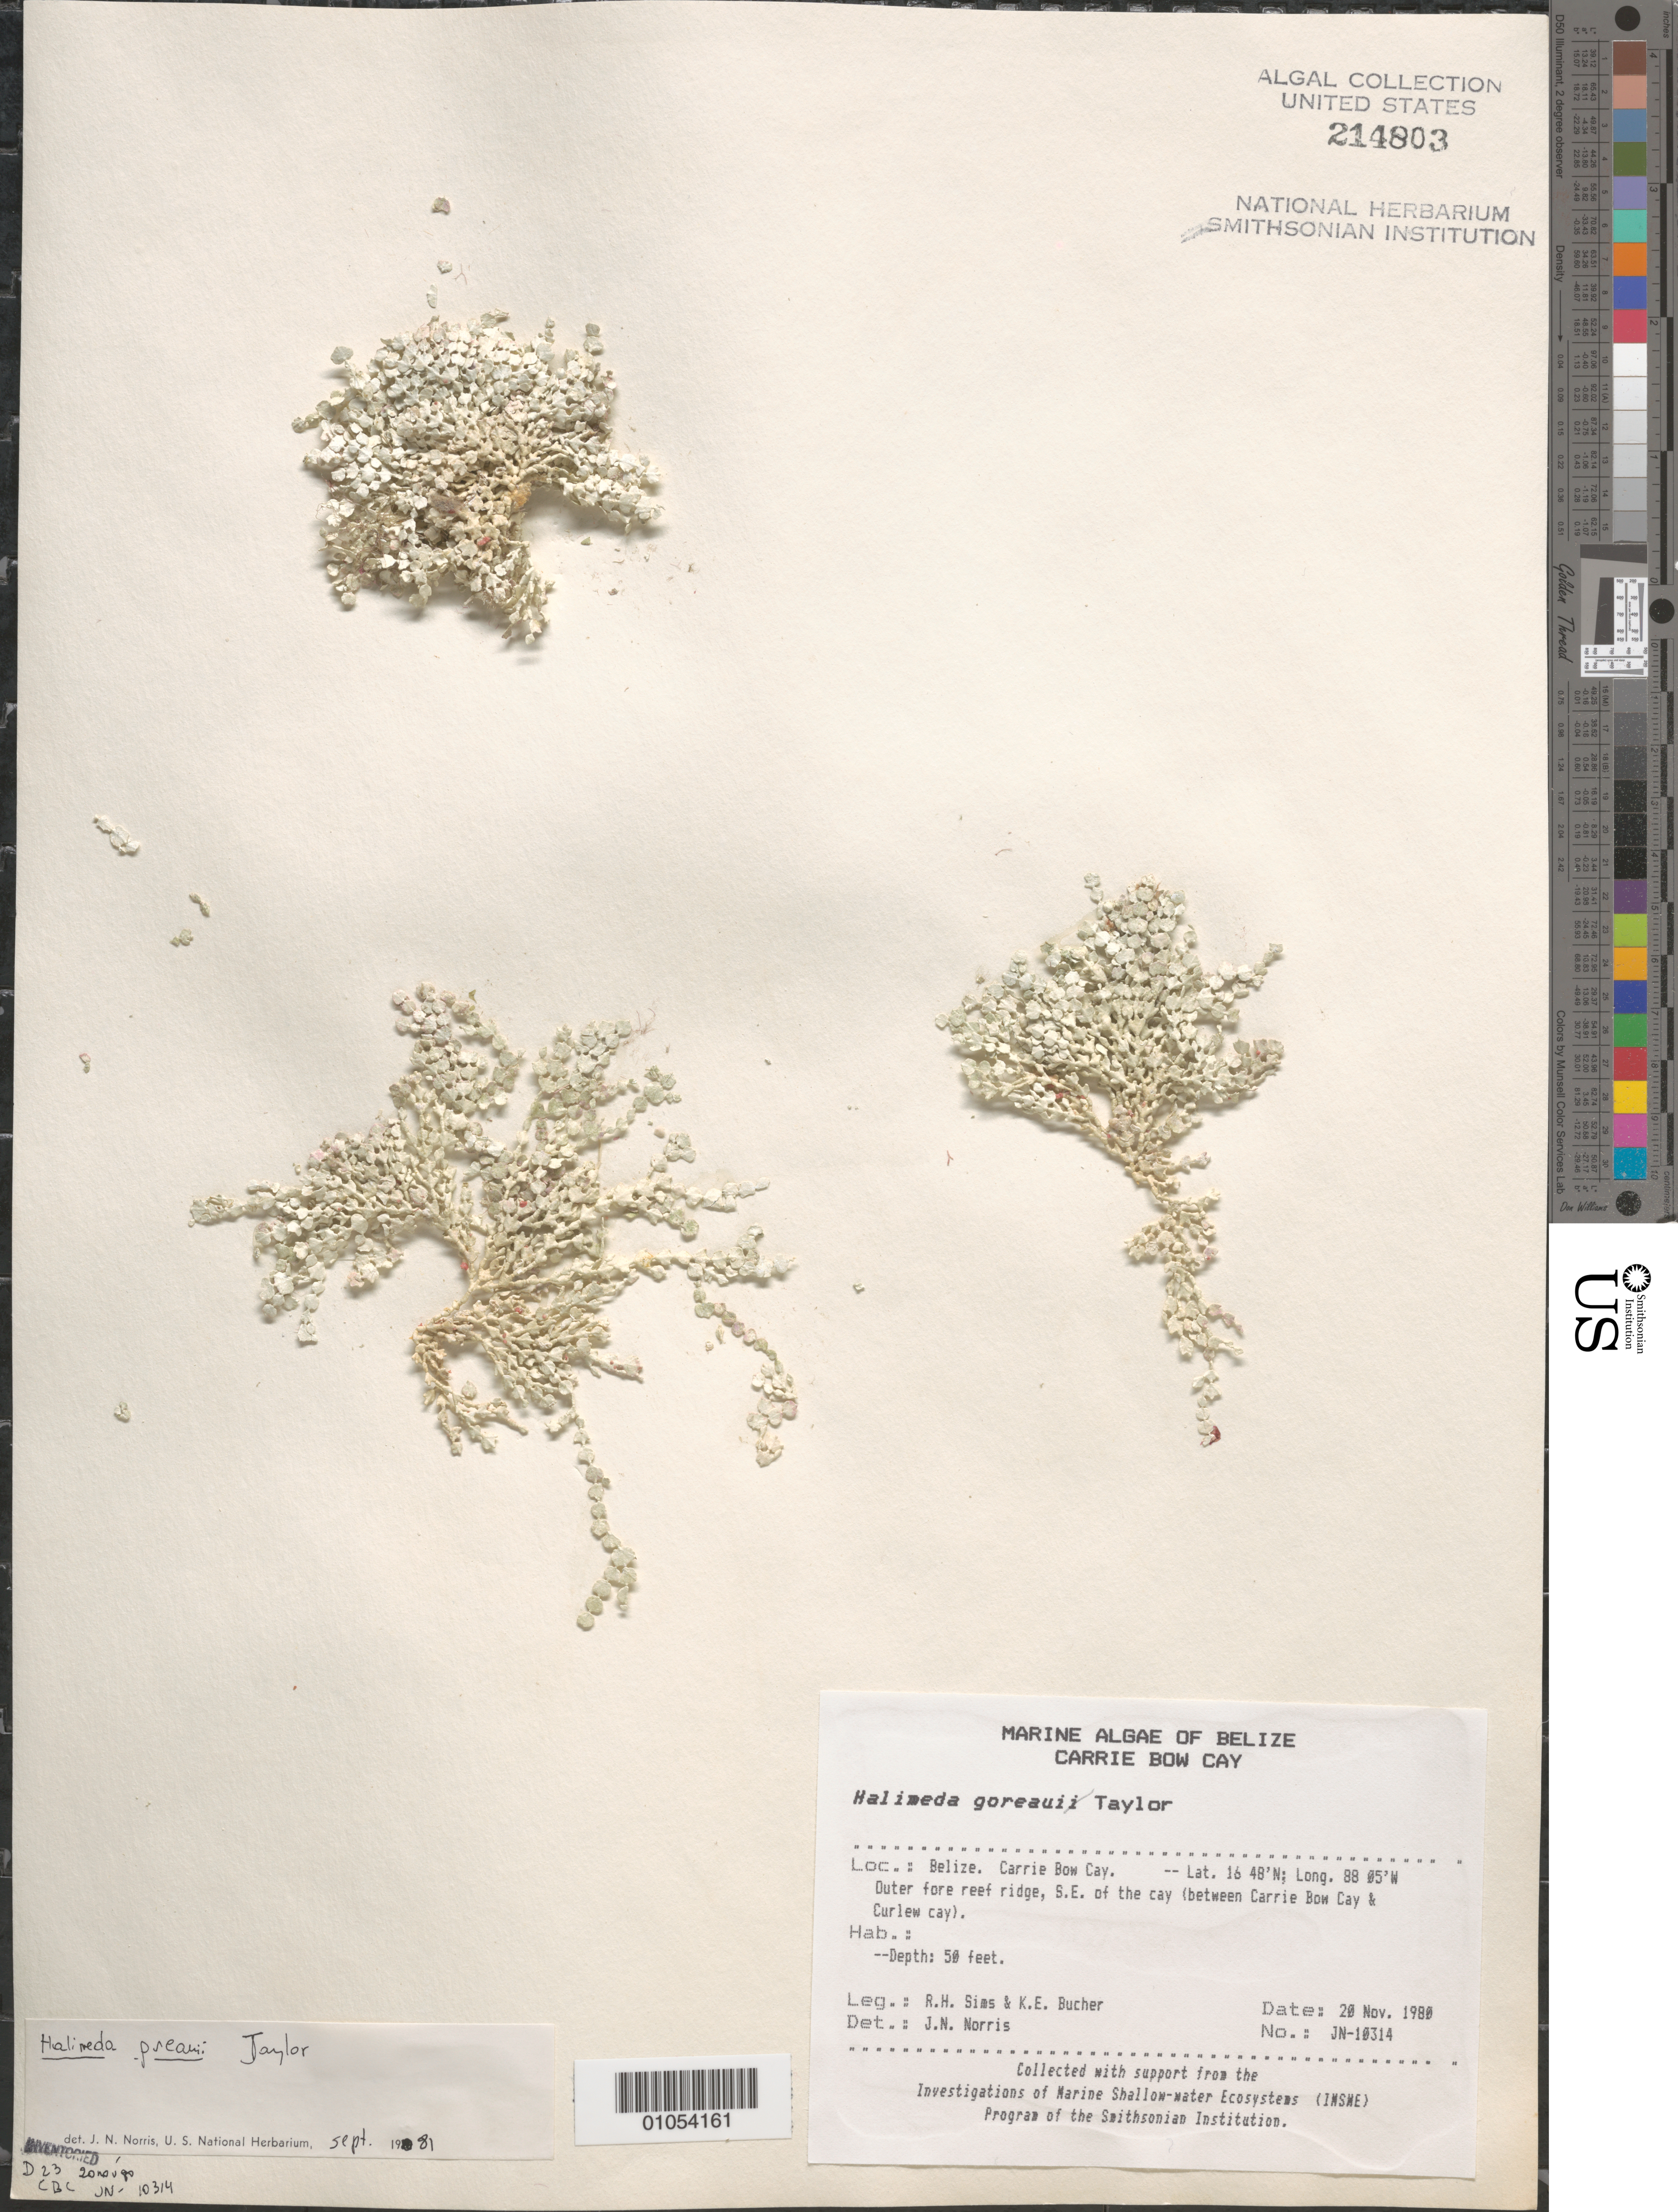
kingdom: Plantae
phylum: Chlorophyta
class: Ulvophyceae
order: Bryopsidales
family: Halimedaceae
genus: Halimeda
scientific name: Halimeda goreaui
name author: W.R. Taylor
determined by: Norris, James N.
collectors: R. H. Sims & K. E. Bucher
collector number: JN-10314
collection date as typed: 20 Nov 1980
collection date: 1980-11-20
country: Belize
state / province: Stann Creek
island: Carrie Bow Cay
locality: Outer fore reef ridge, southeast of the cay (between Carrie Bow Cay and Curlew Cay)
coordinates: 16 48'N, 88 05'W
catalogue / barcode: US 214803